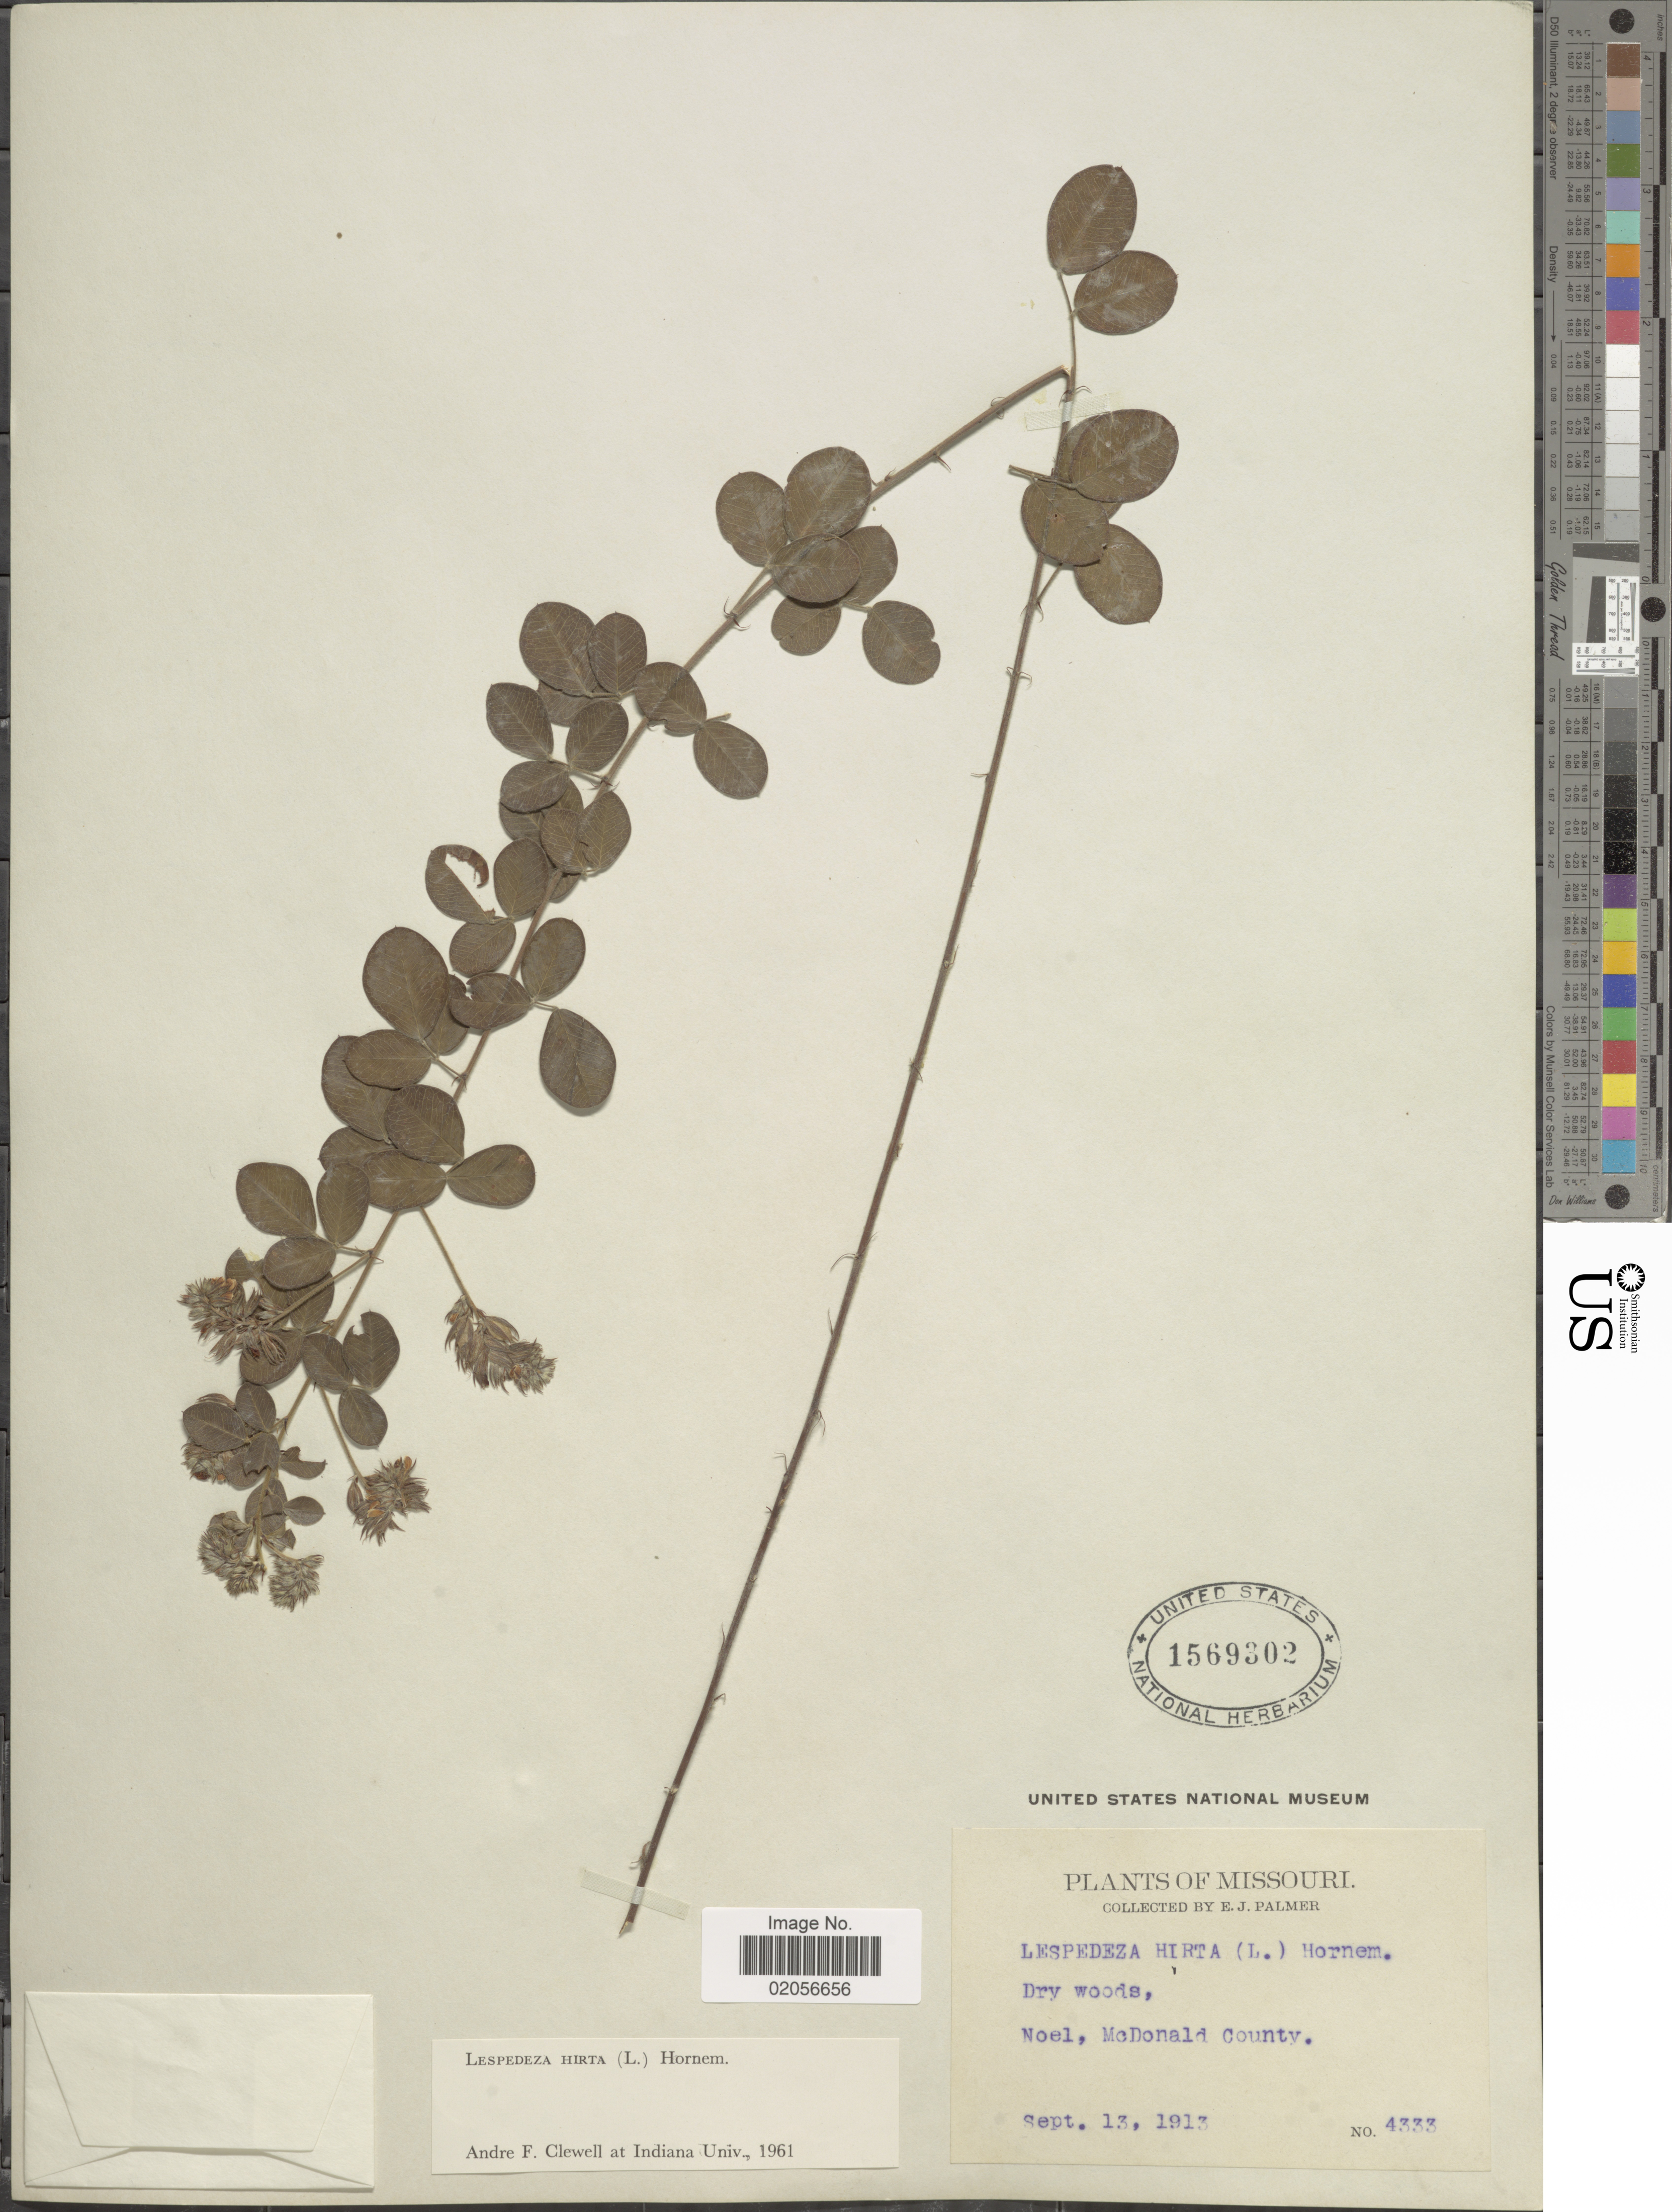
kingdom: Plantae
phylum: Tracheophyta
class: Magnoliopsida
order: Fabales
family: Fabaceae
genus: Lespedeza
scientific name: Lespedeza hirta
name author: (L.) Hornem.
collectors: E. J. Palmer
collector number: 4333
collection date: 1913-09-13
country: United States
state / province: Missouri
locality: Dry woods, Noel, McDonald County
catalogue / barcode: US 1569302